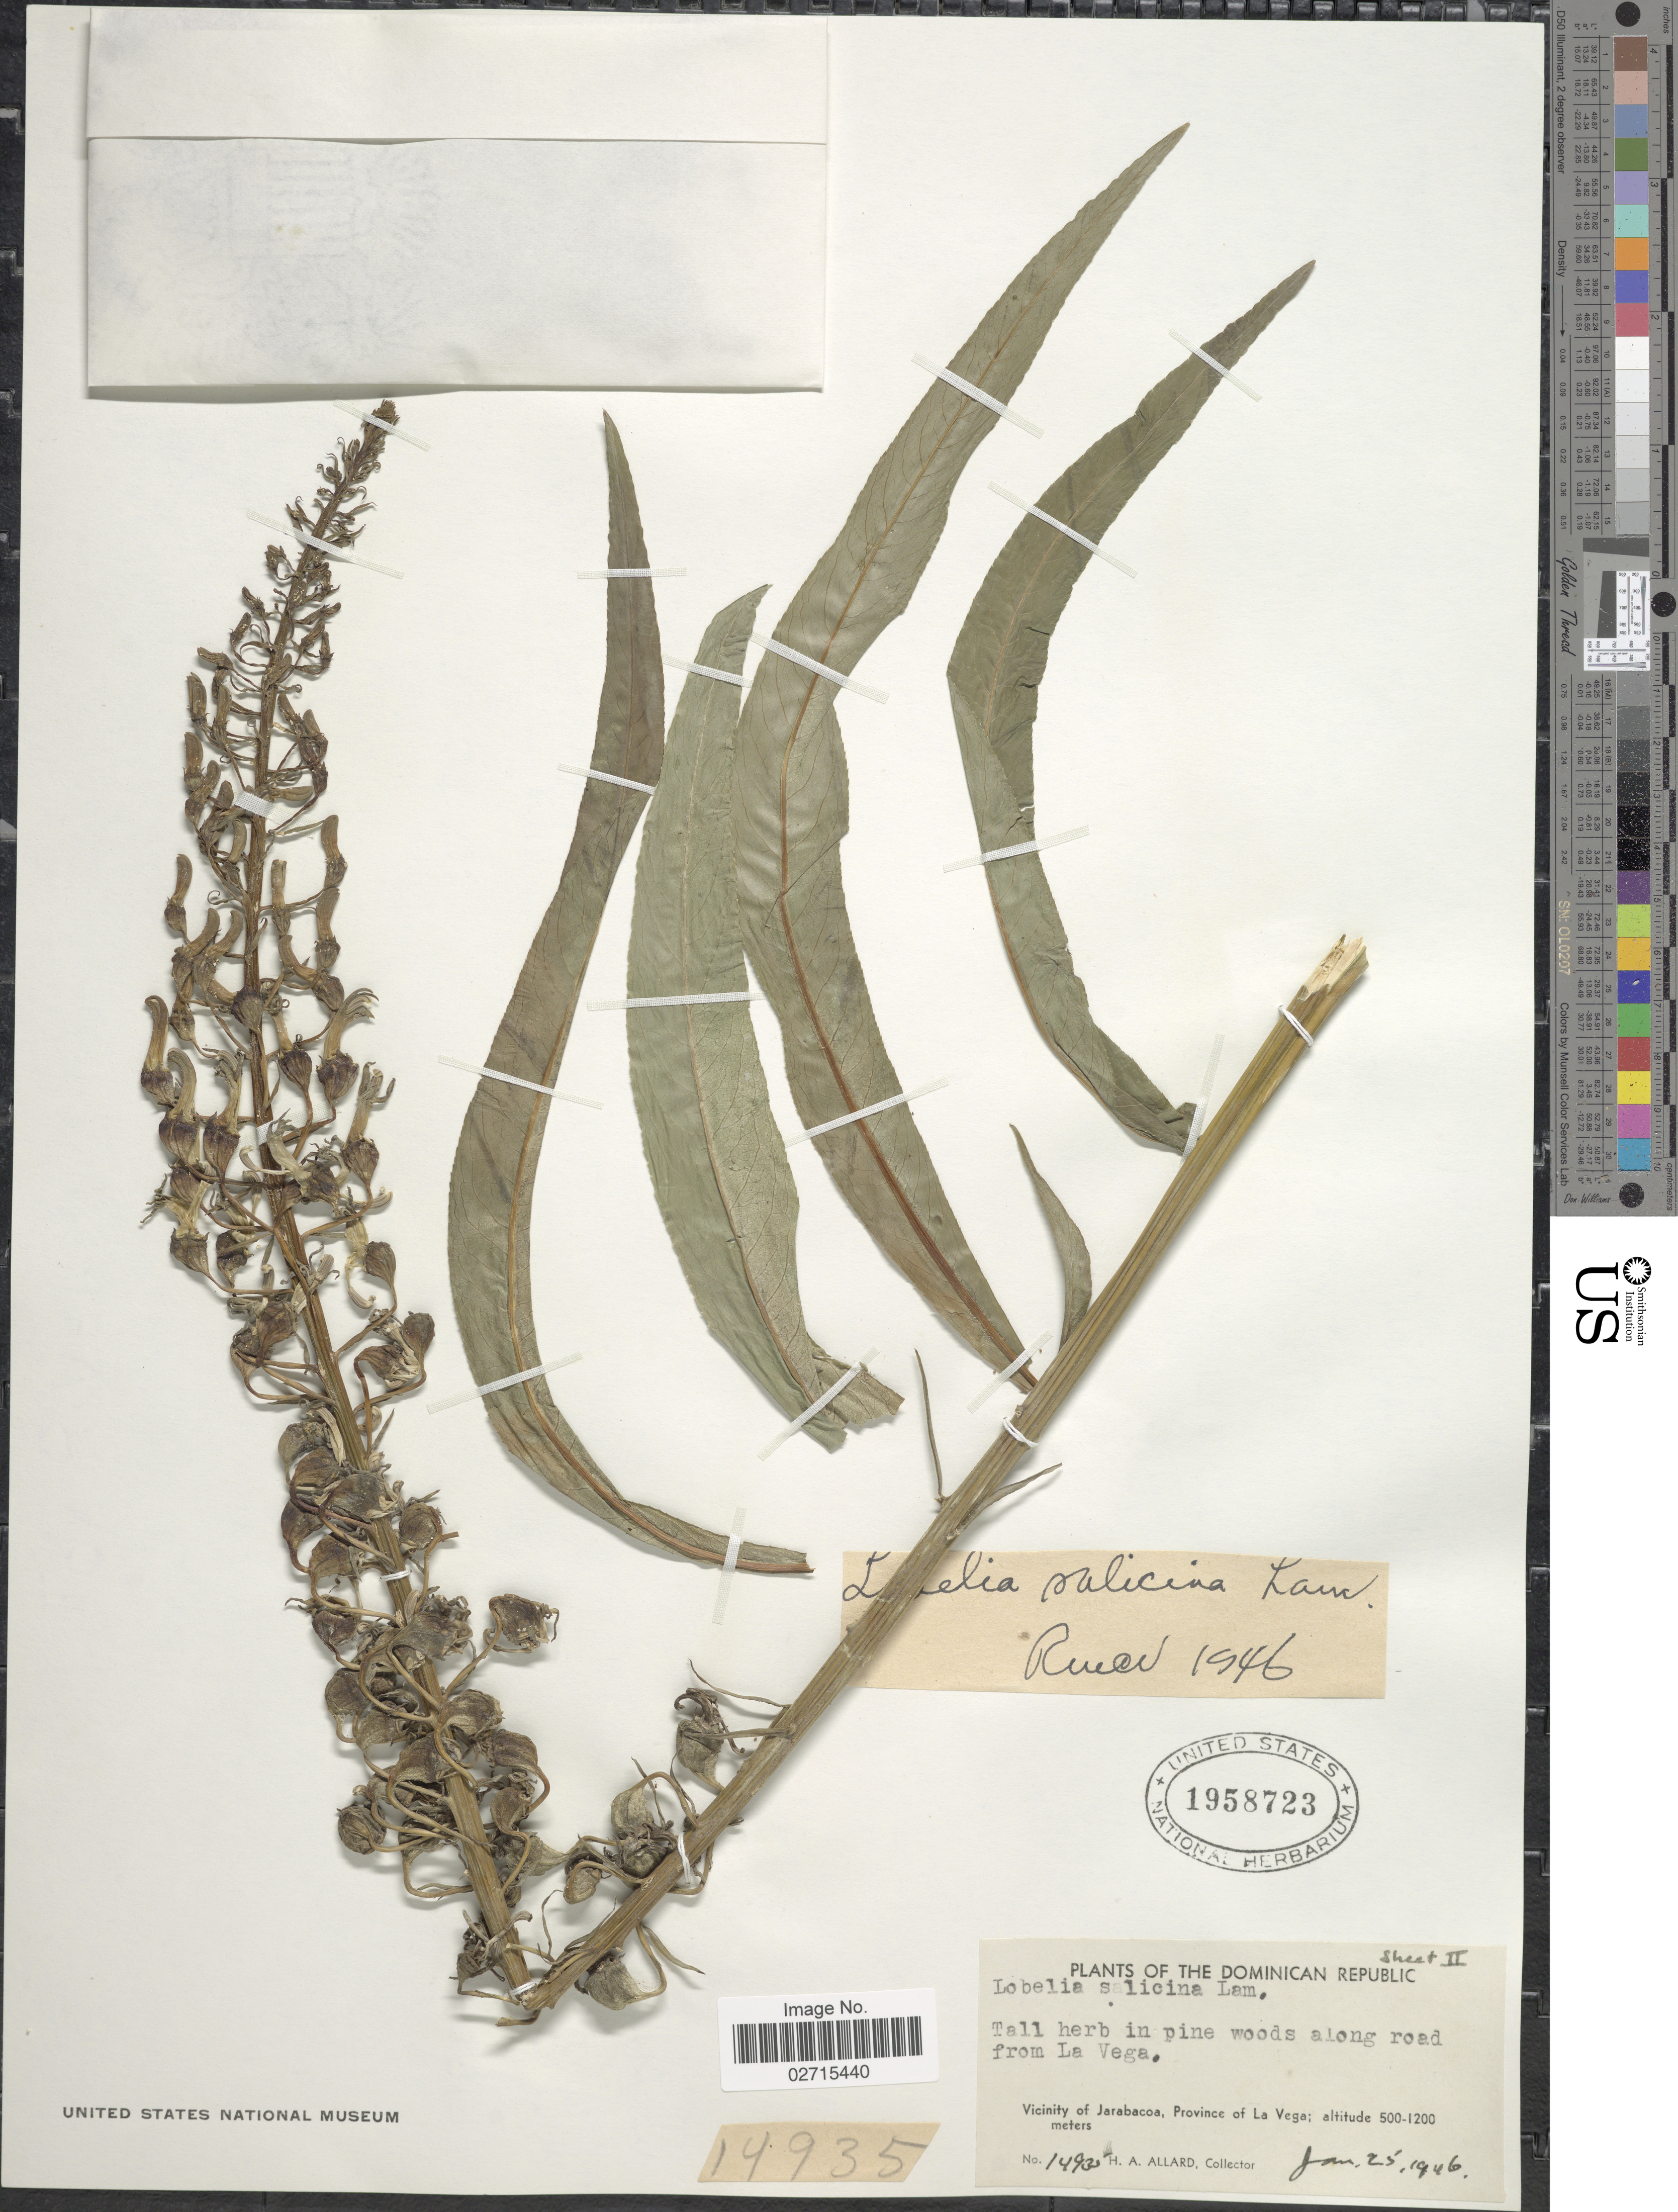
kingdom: Plantae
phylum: Tracheophyta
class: Magnoliopsida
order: Asterales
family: Campanulaceae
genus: Lobelia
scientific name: Lobelia salicina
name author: Lam.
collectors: H. A. Allard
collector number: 14935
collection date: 1946-01-25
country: Dominican Republic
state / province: La Vega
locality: In pine woods along road from La Vega, Vicinity of Jarabacoa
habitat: in pine woods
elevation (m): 500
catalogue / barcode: US 1958723